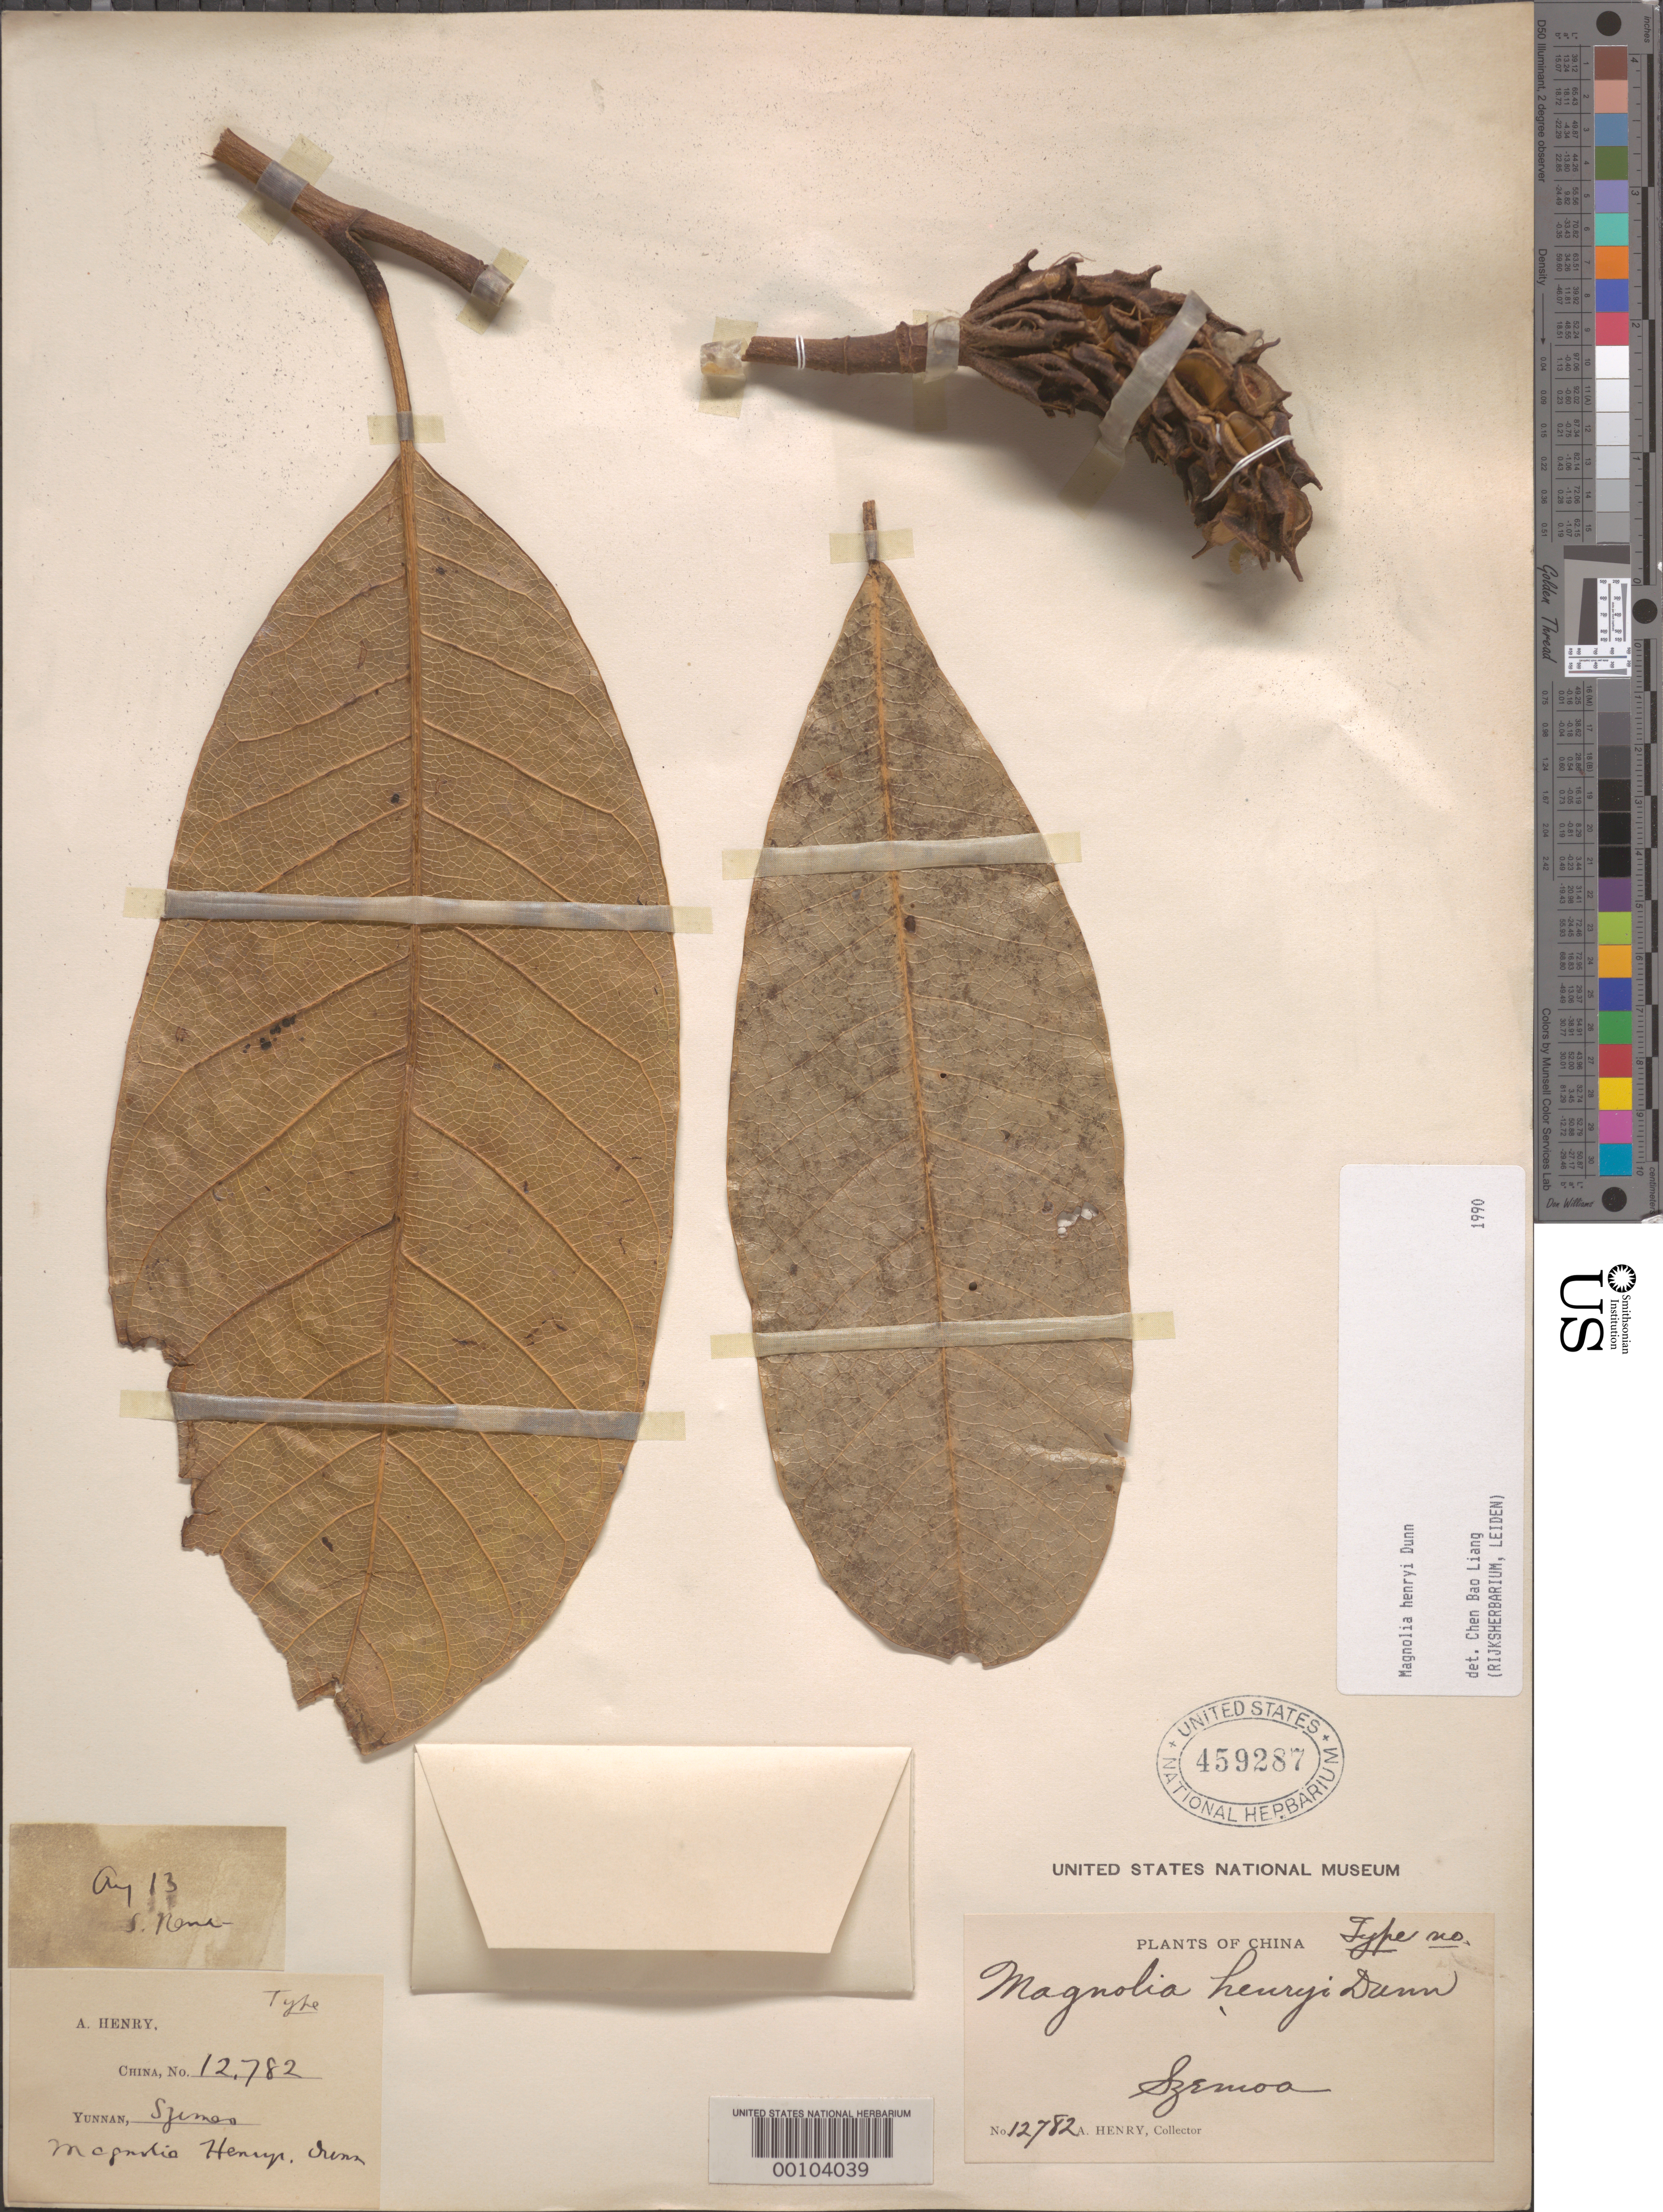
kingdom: Plantae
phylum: Tracheophyta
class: Magnoliopsida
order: Magnoliales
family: Magnoliaceae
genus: Magnolia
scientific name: Magnolia henryi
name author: Dunn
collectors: A. Henry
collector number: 12782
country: China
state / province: Yunnan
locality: Szemoa.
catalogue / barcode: US 459287